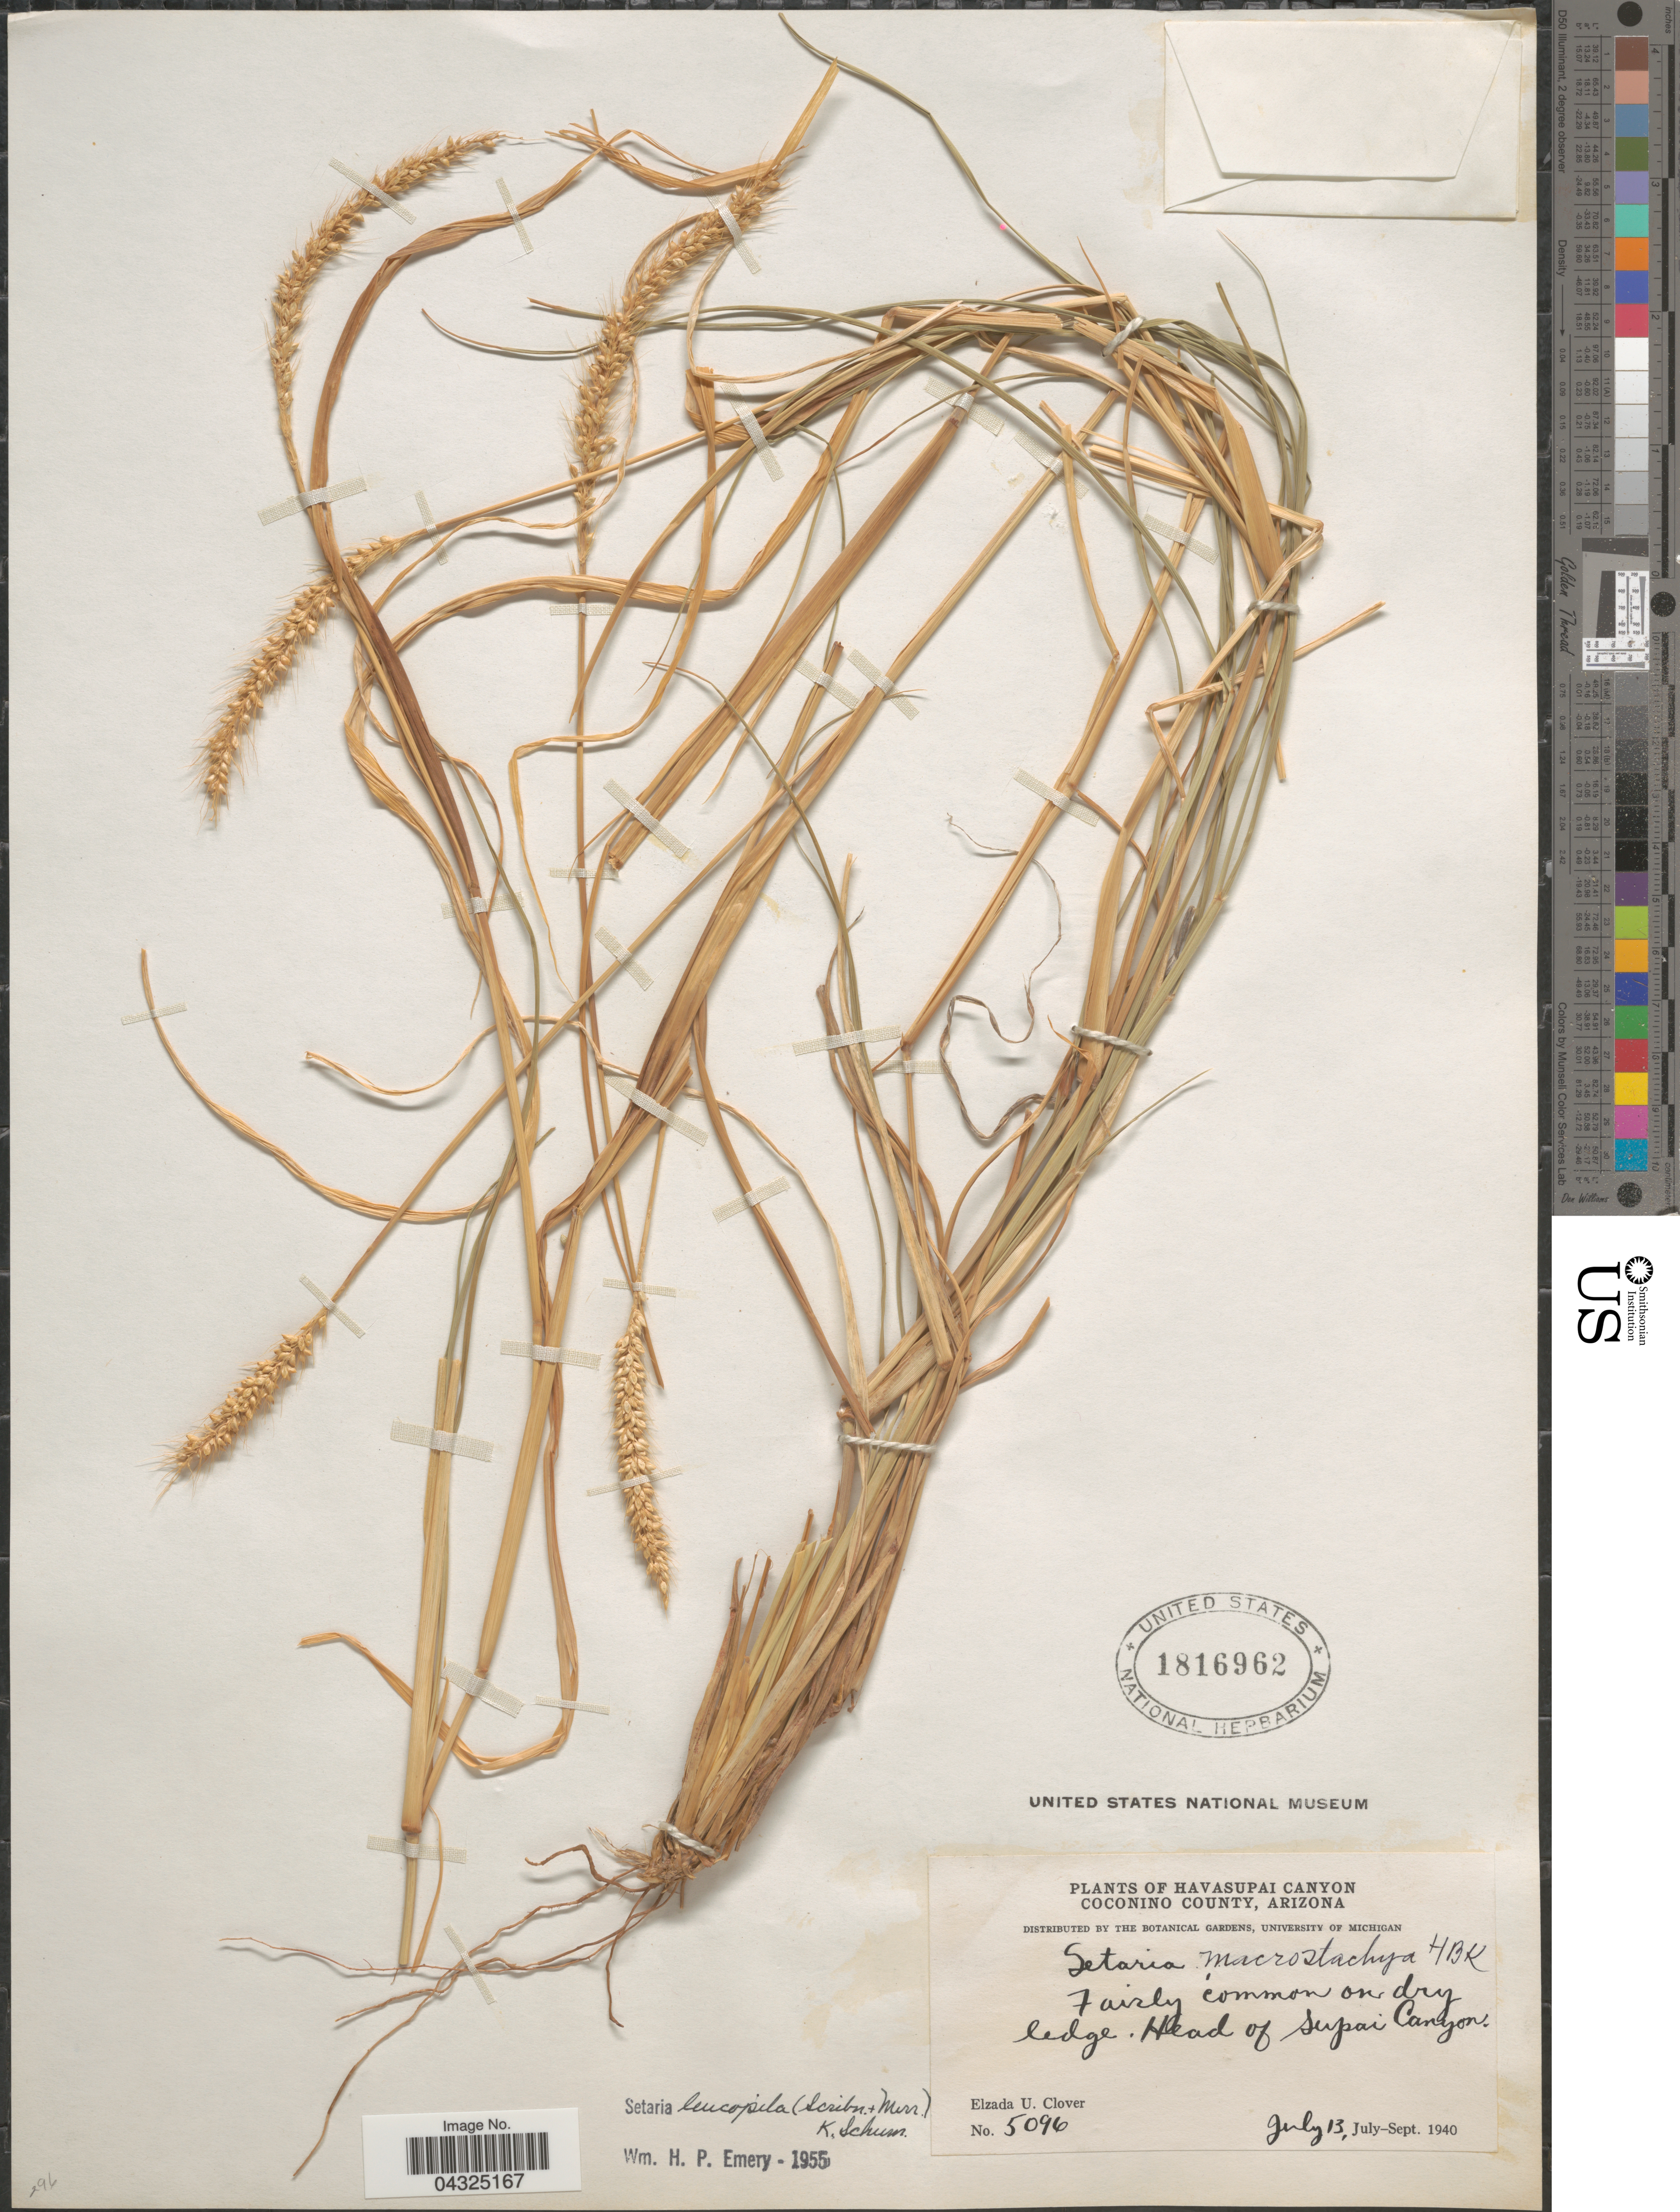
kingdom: Plantae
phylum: Tracheophyta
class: Liliopsida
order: Poales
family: Poaceae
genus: Setaria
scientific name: Setaria leucopila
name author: (Scribn. & Merr.) K. Schum.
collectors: E. U. Clover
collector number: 5096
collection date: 1940-07-13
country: United States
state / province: Arizona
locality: Havasupai Canyon, Coconino County. Fairly common on dry ledge. Head of Supai Canyon.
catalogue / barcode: US 1816962